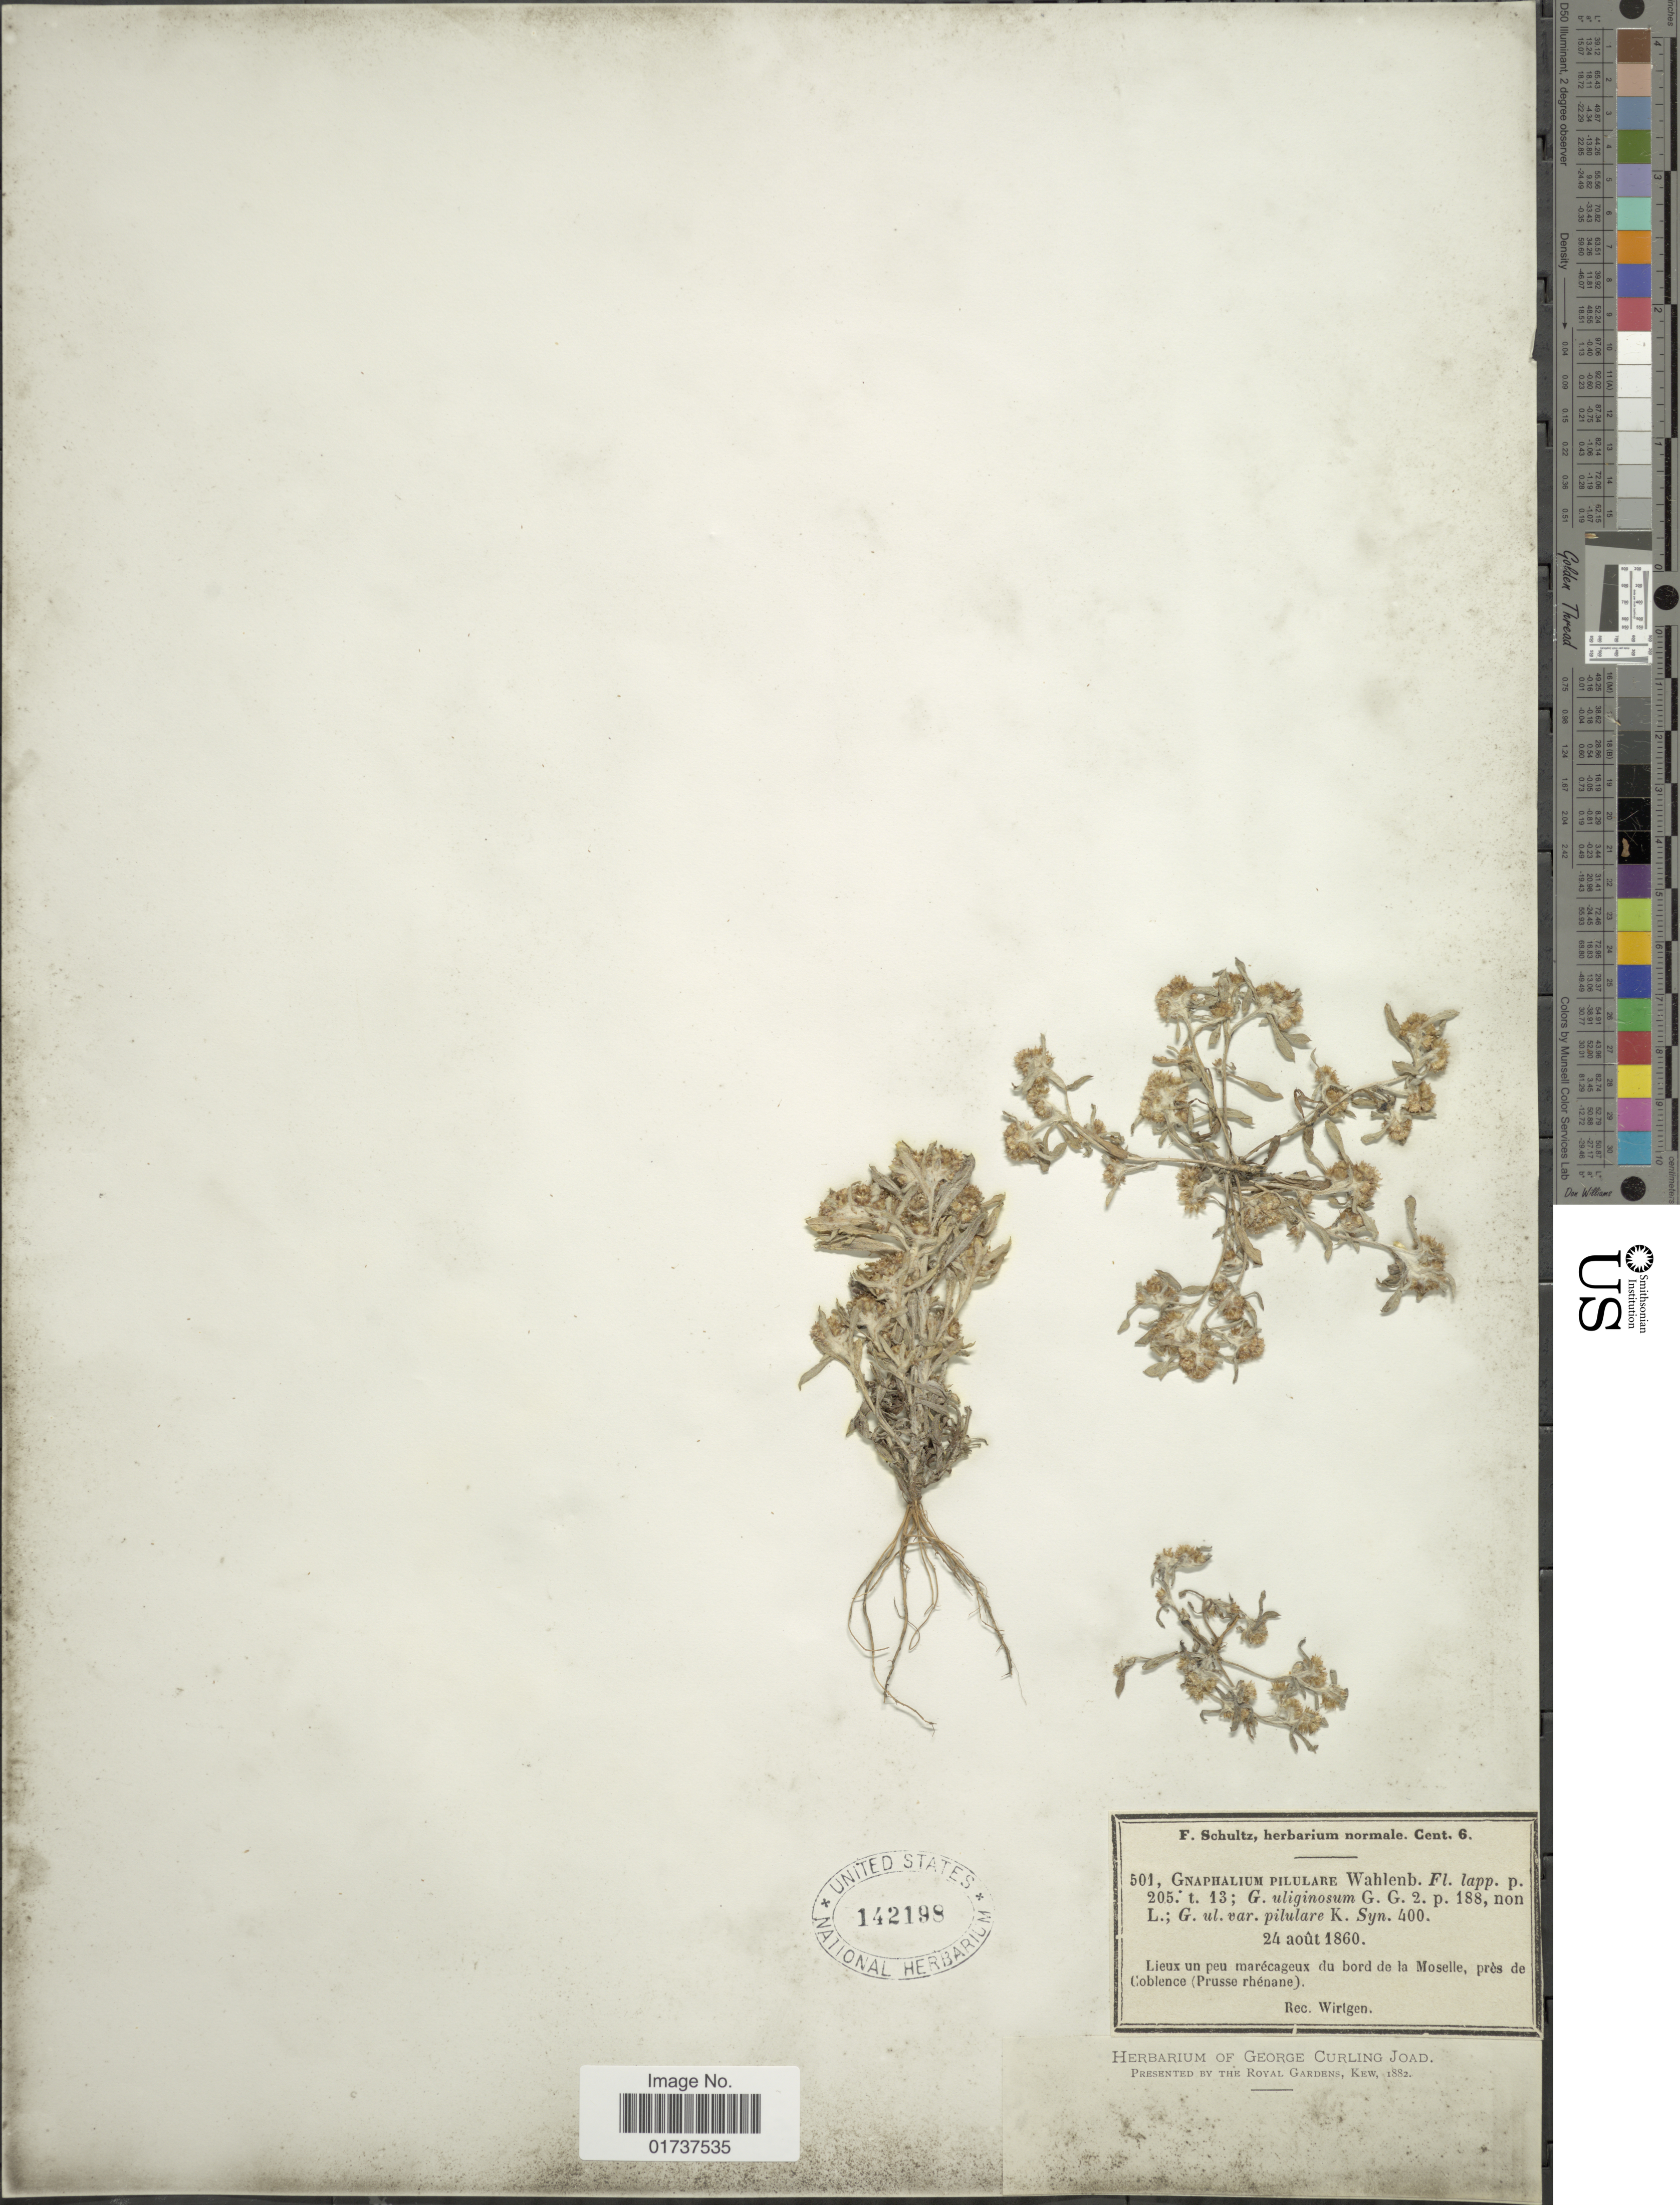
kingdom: Plantae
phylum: Tracheophyta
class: Magnoliopsida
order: Asterales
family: Asteraceae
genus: Gnaphalium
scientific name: Gnaphalium pilulare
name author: Wahlenb.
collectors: Wirtgen, --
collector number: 501?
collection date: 1860-08-24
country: Germany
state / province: Rhineland-Palatinate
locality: Lieux un peu marecageux du bord de la Moselle, pres de Coblence (Prusse rhenane)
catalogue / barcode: US 142198